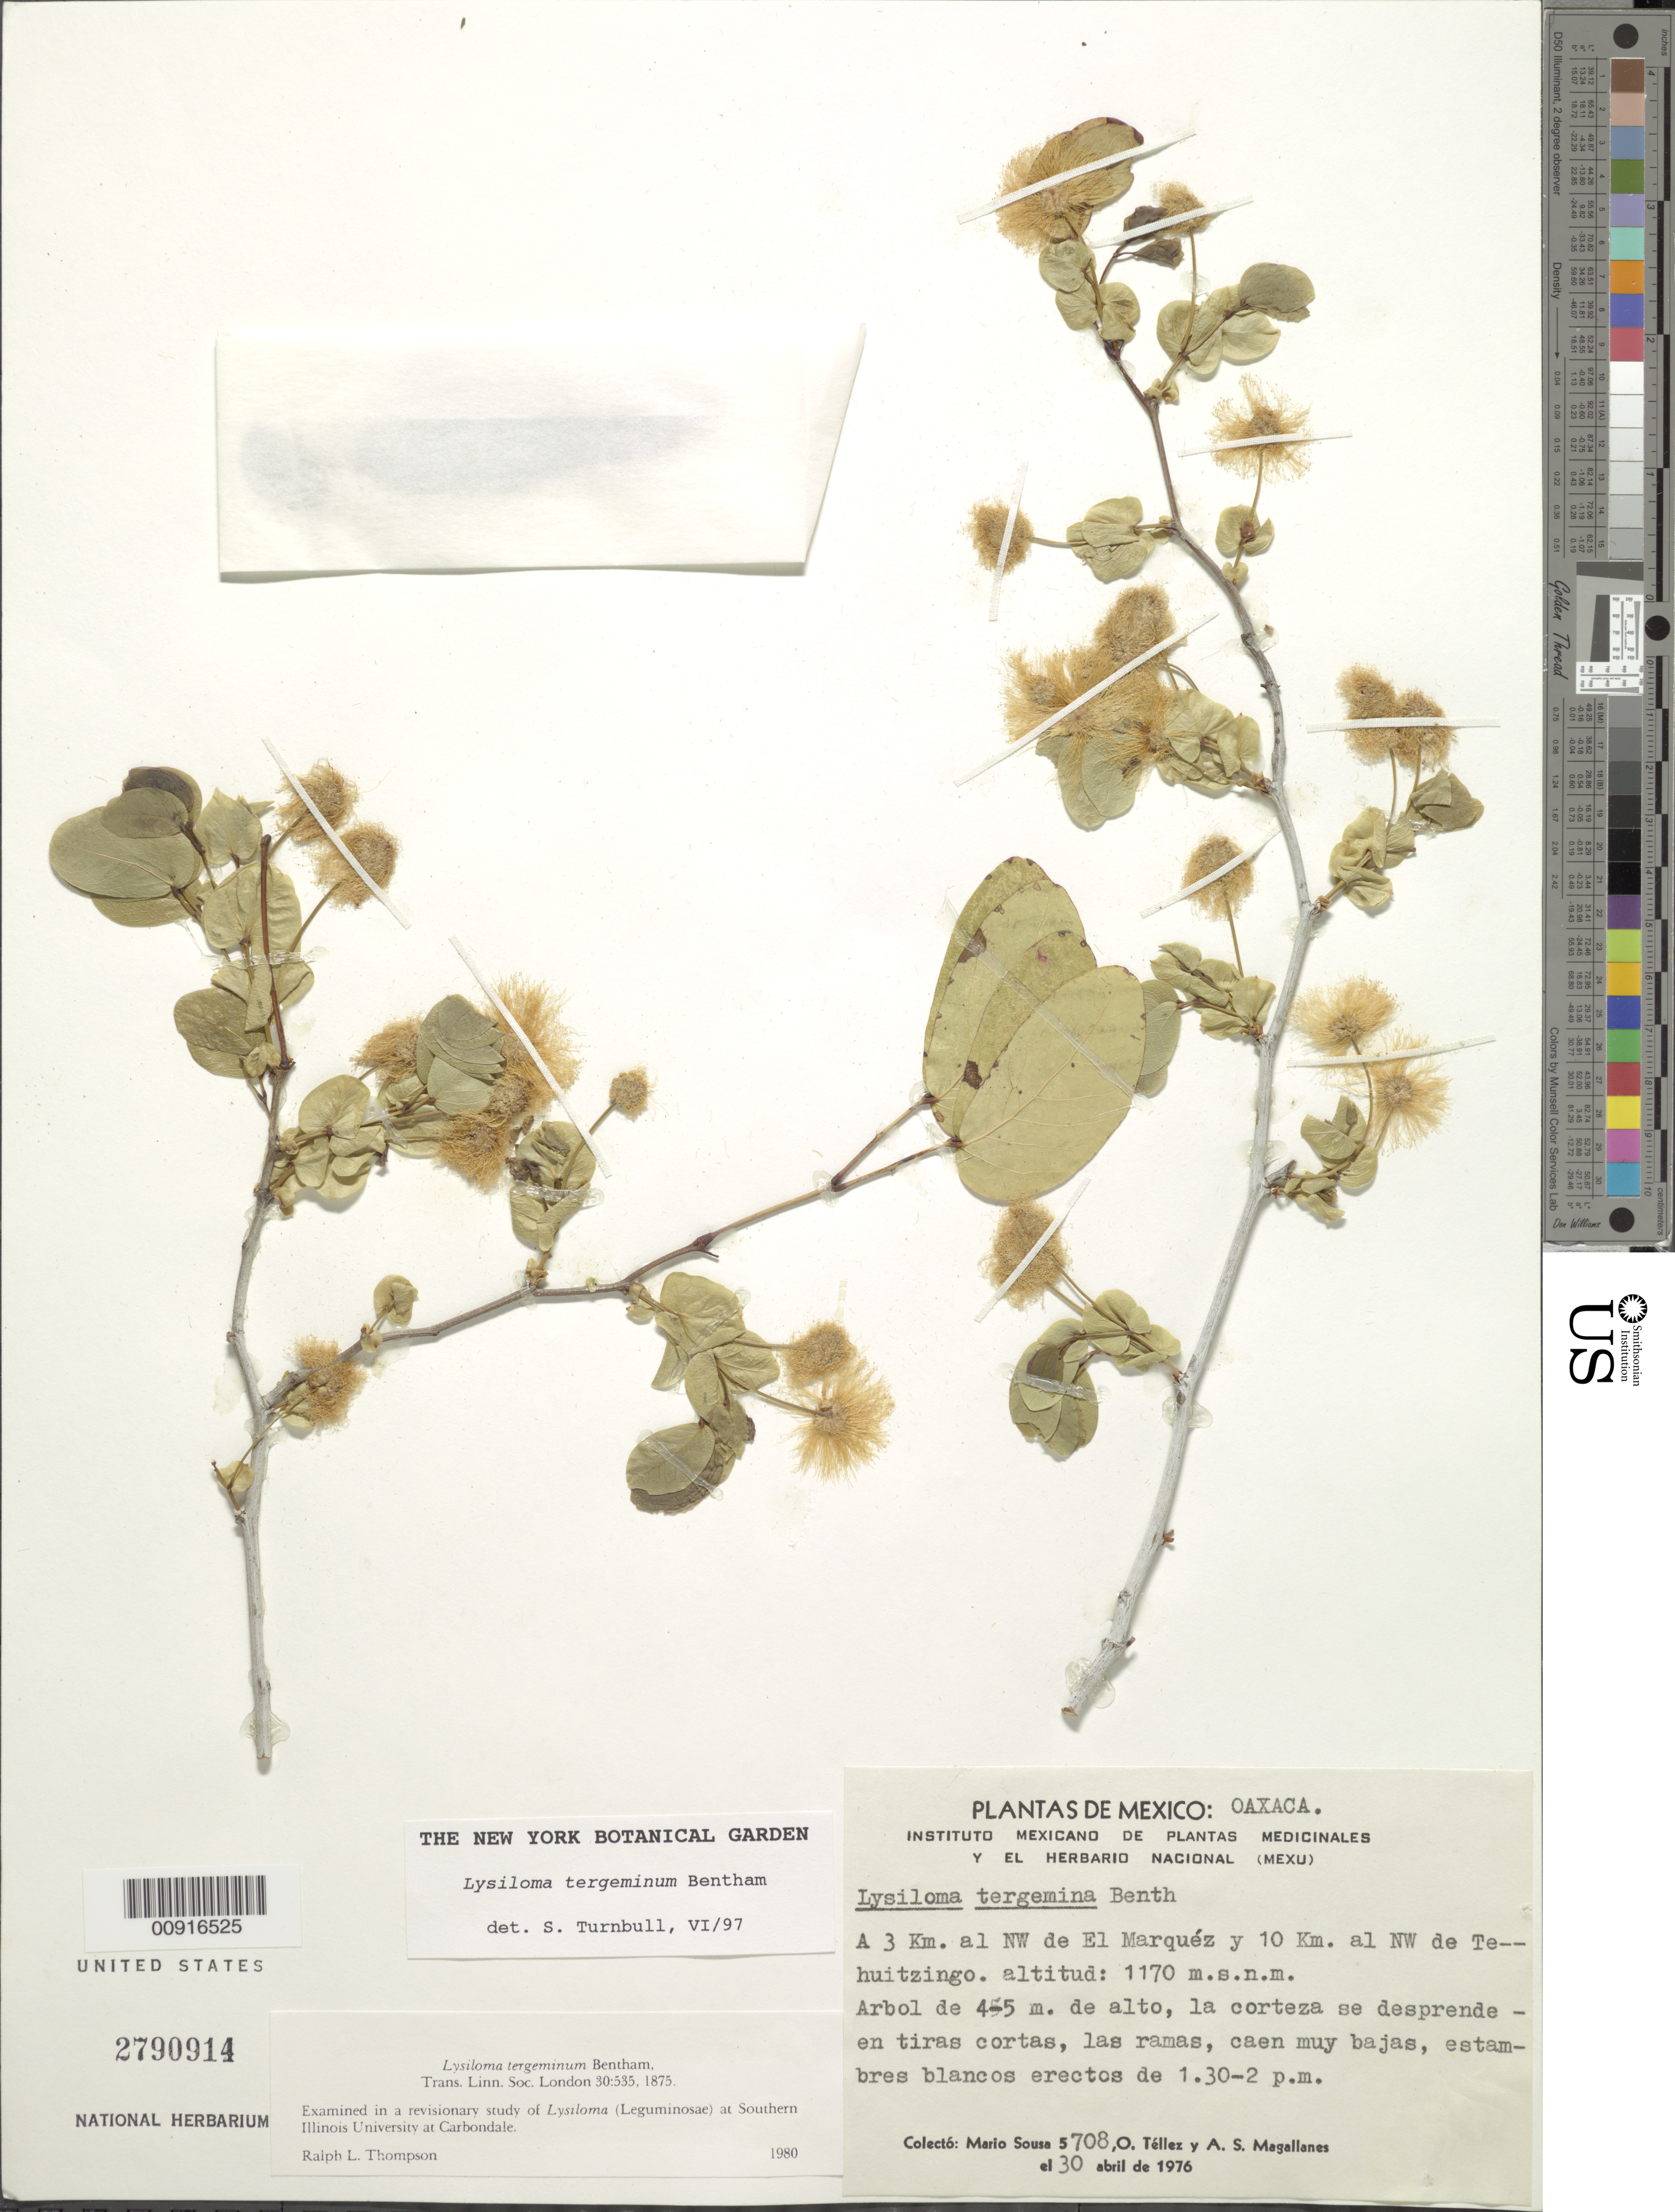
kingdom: Plantae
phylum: Tracheophyta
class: Magnoliopsida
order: Fabales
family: Fabaceae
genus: Lysiloma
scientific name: Lysiloma tergeminum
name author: Benth.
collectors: M. Sousa S., O. Téllez V. & A. Magallanes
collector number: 5708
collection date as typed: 30 Apr 1976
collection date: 1976-04-30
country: Mexico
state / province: Oaxaca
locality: A 3 km. al NW de El Marquéz y 10 km. al NW de Tehuitzingo.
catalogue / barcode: US 2790914